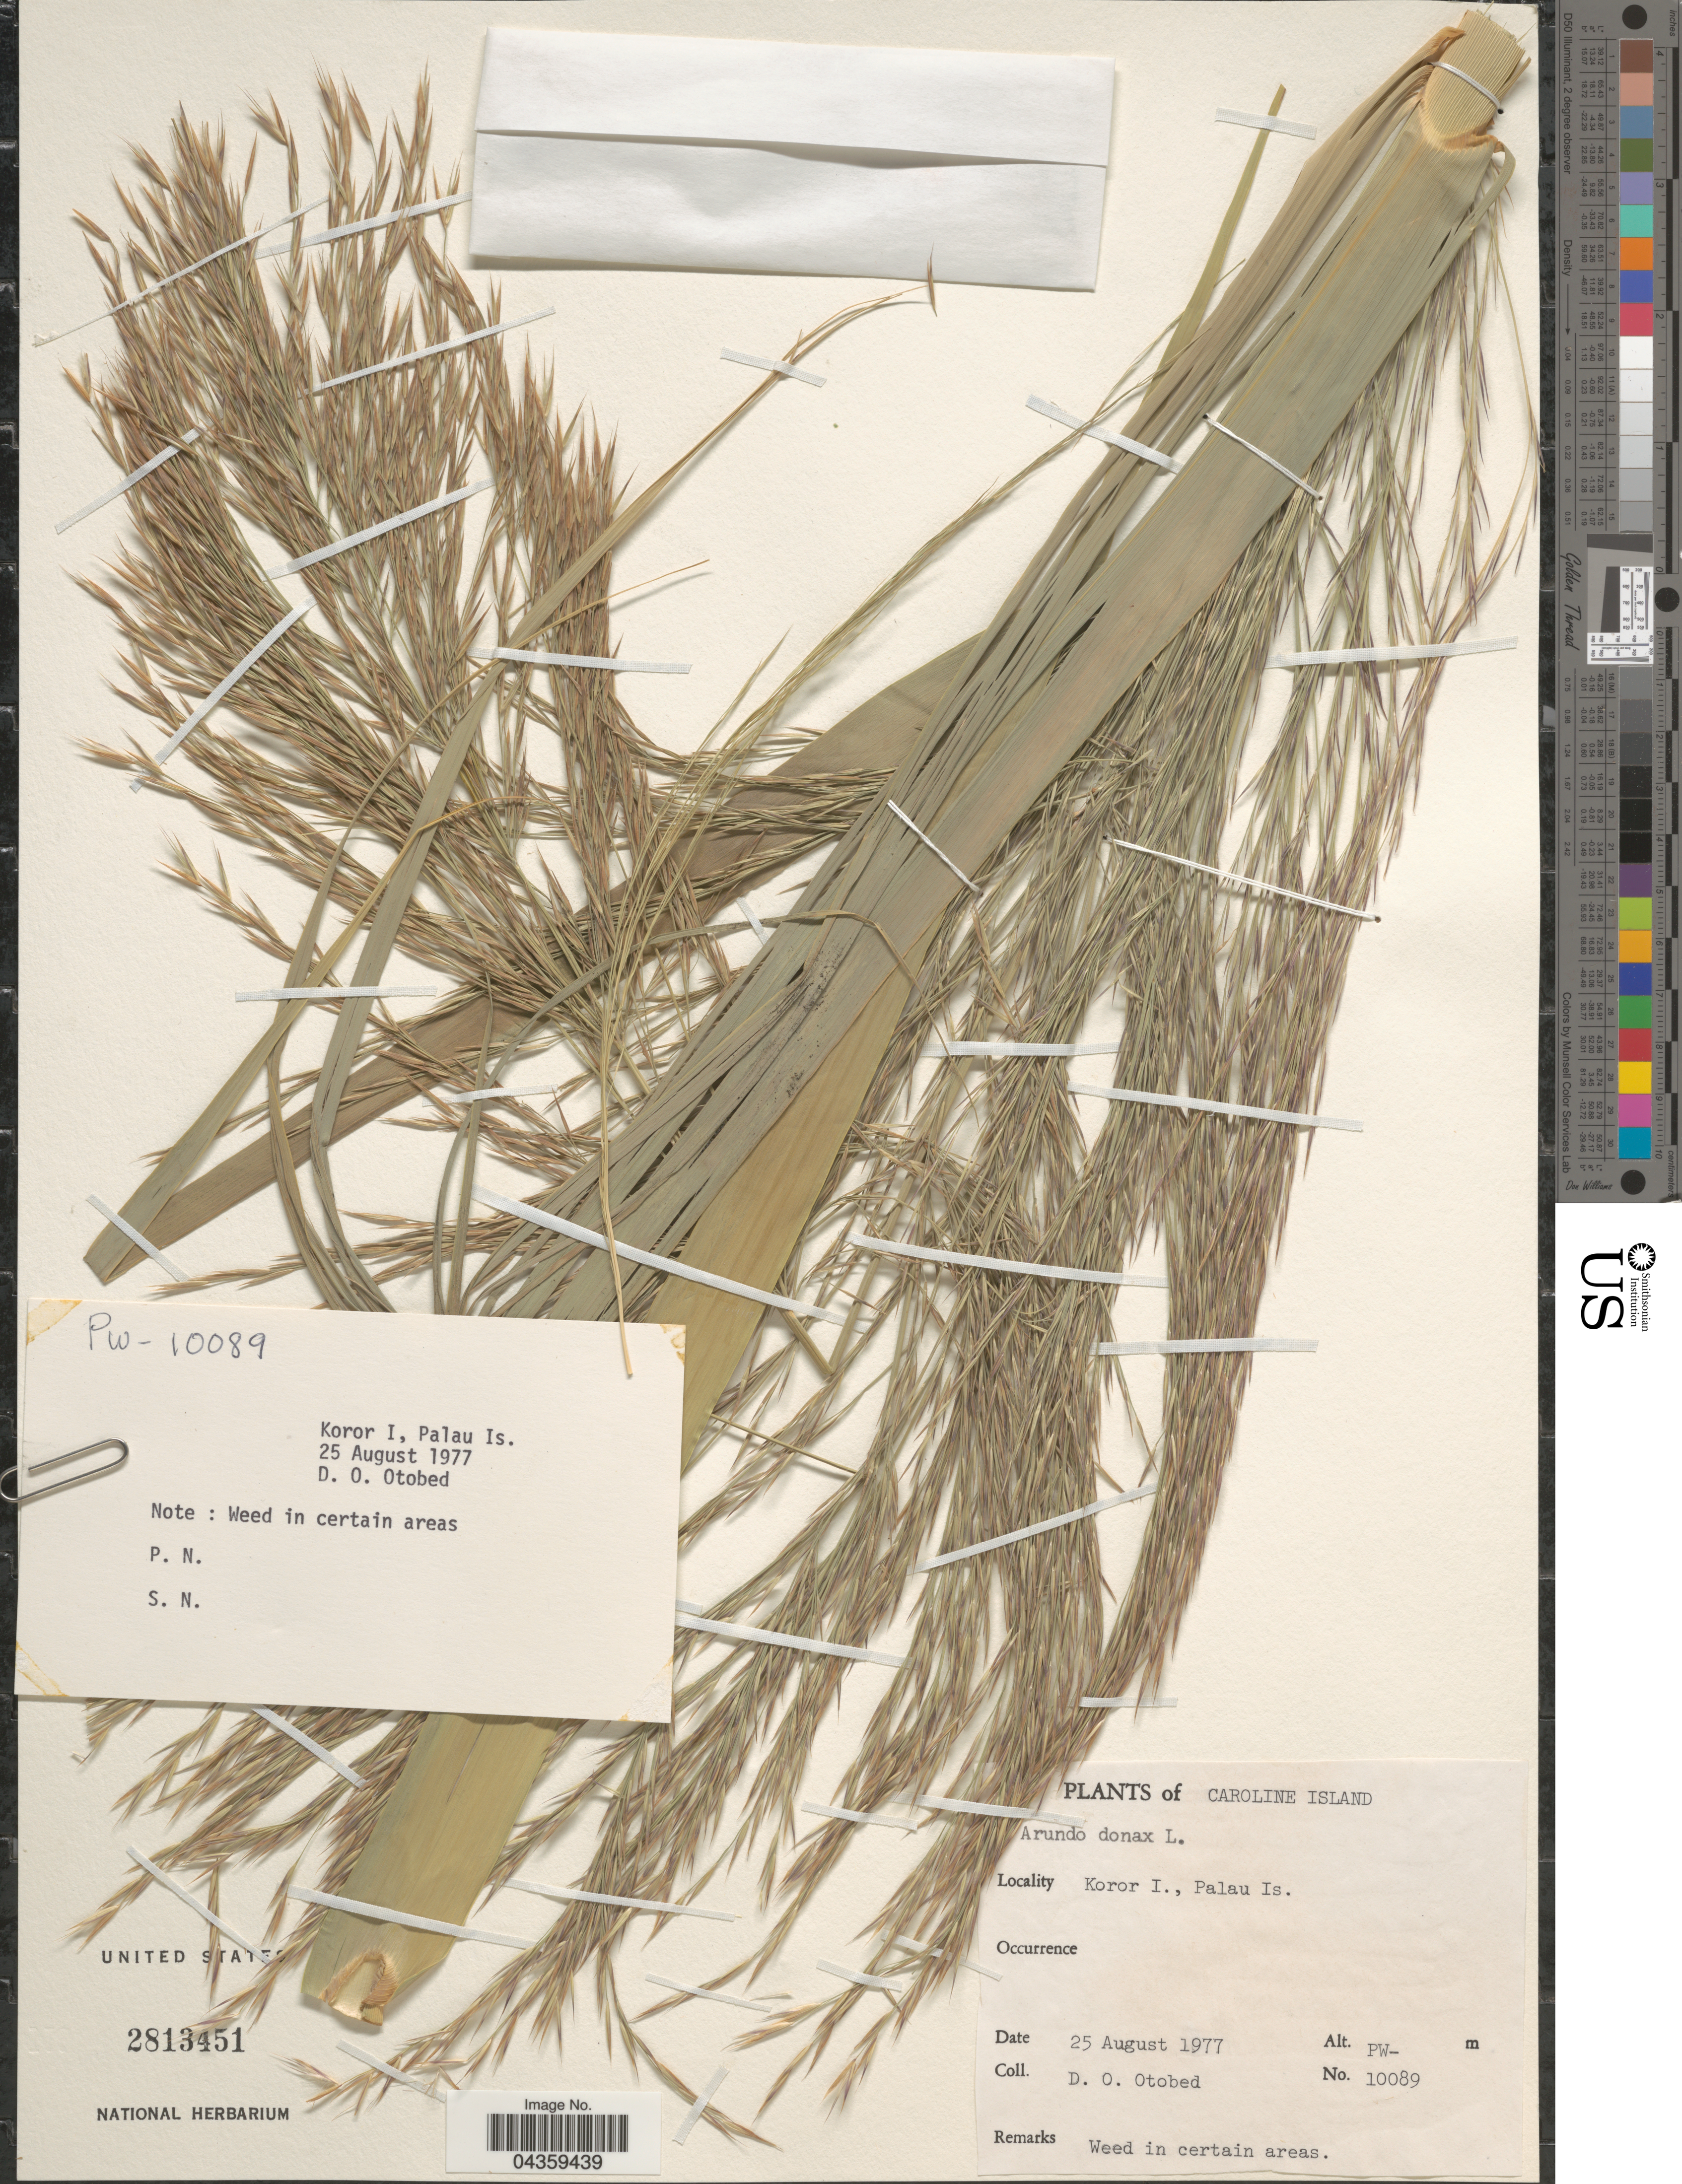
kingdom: Plantae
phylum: Tracheophyta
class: Liliopsida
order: Poales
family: Poaceae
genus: Arundo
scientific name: Arundo donax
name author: L.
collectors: D. O. Otobed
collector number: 10089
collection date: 1977-08-25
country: Palau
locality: Koror I., Palau Is.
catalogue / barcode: US 2813451